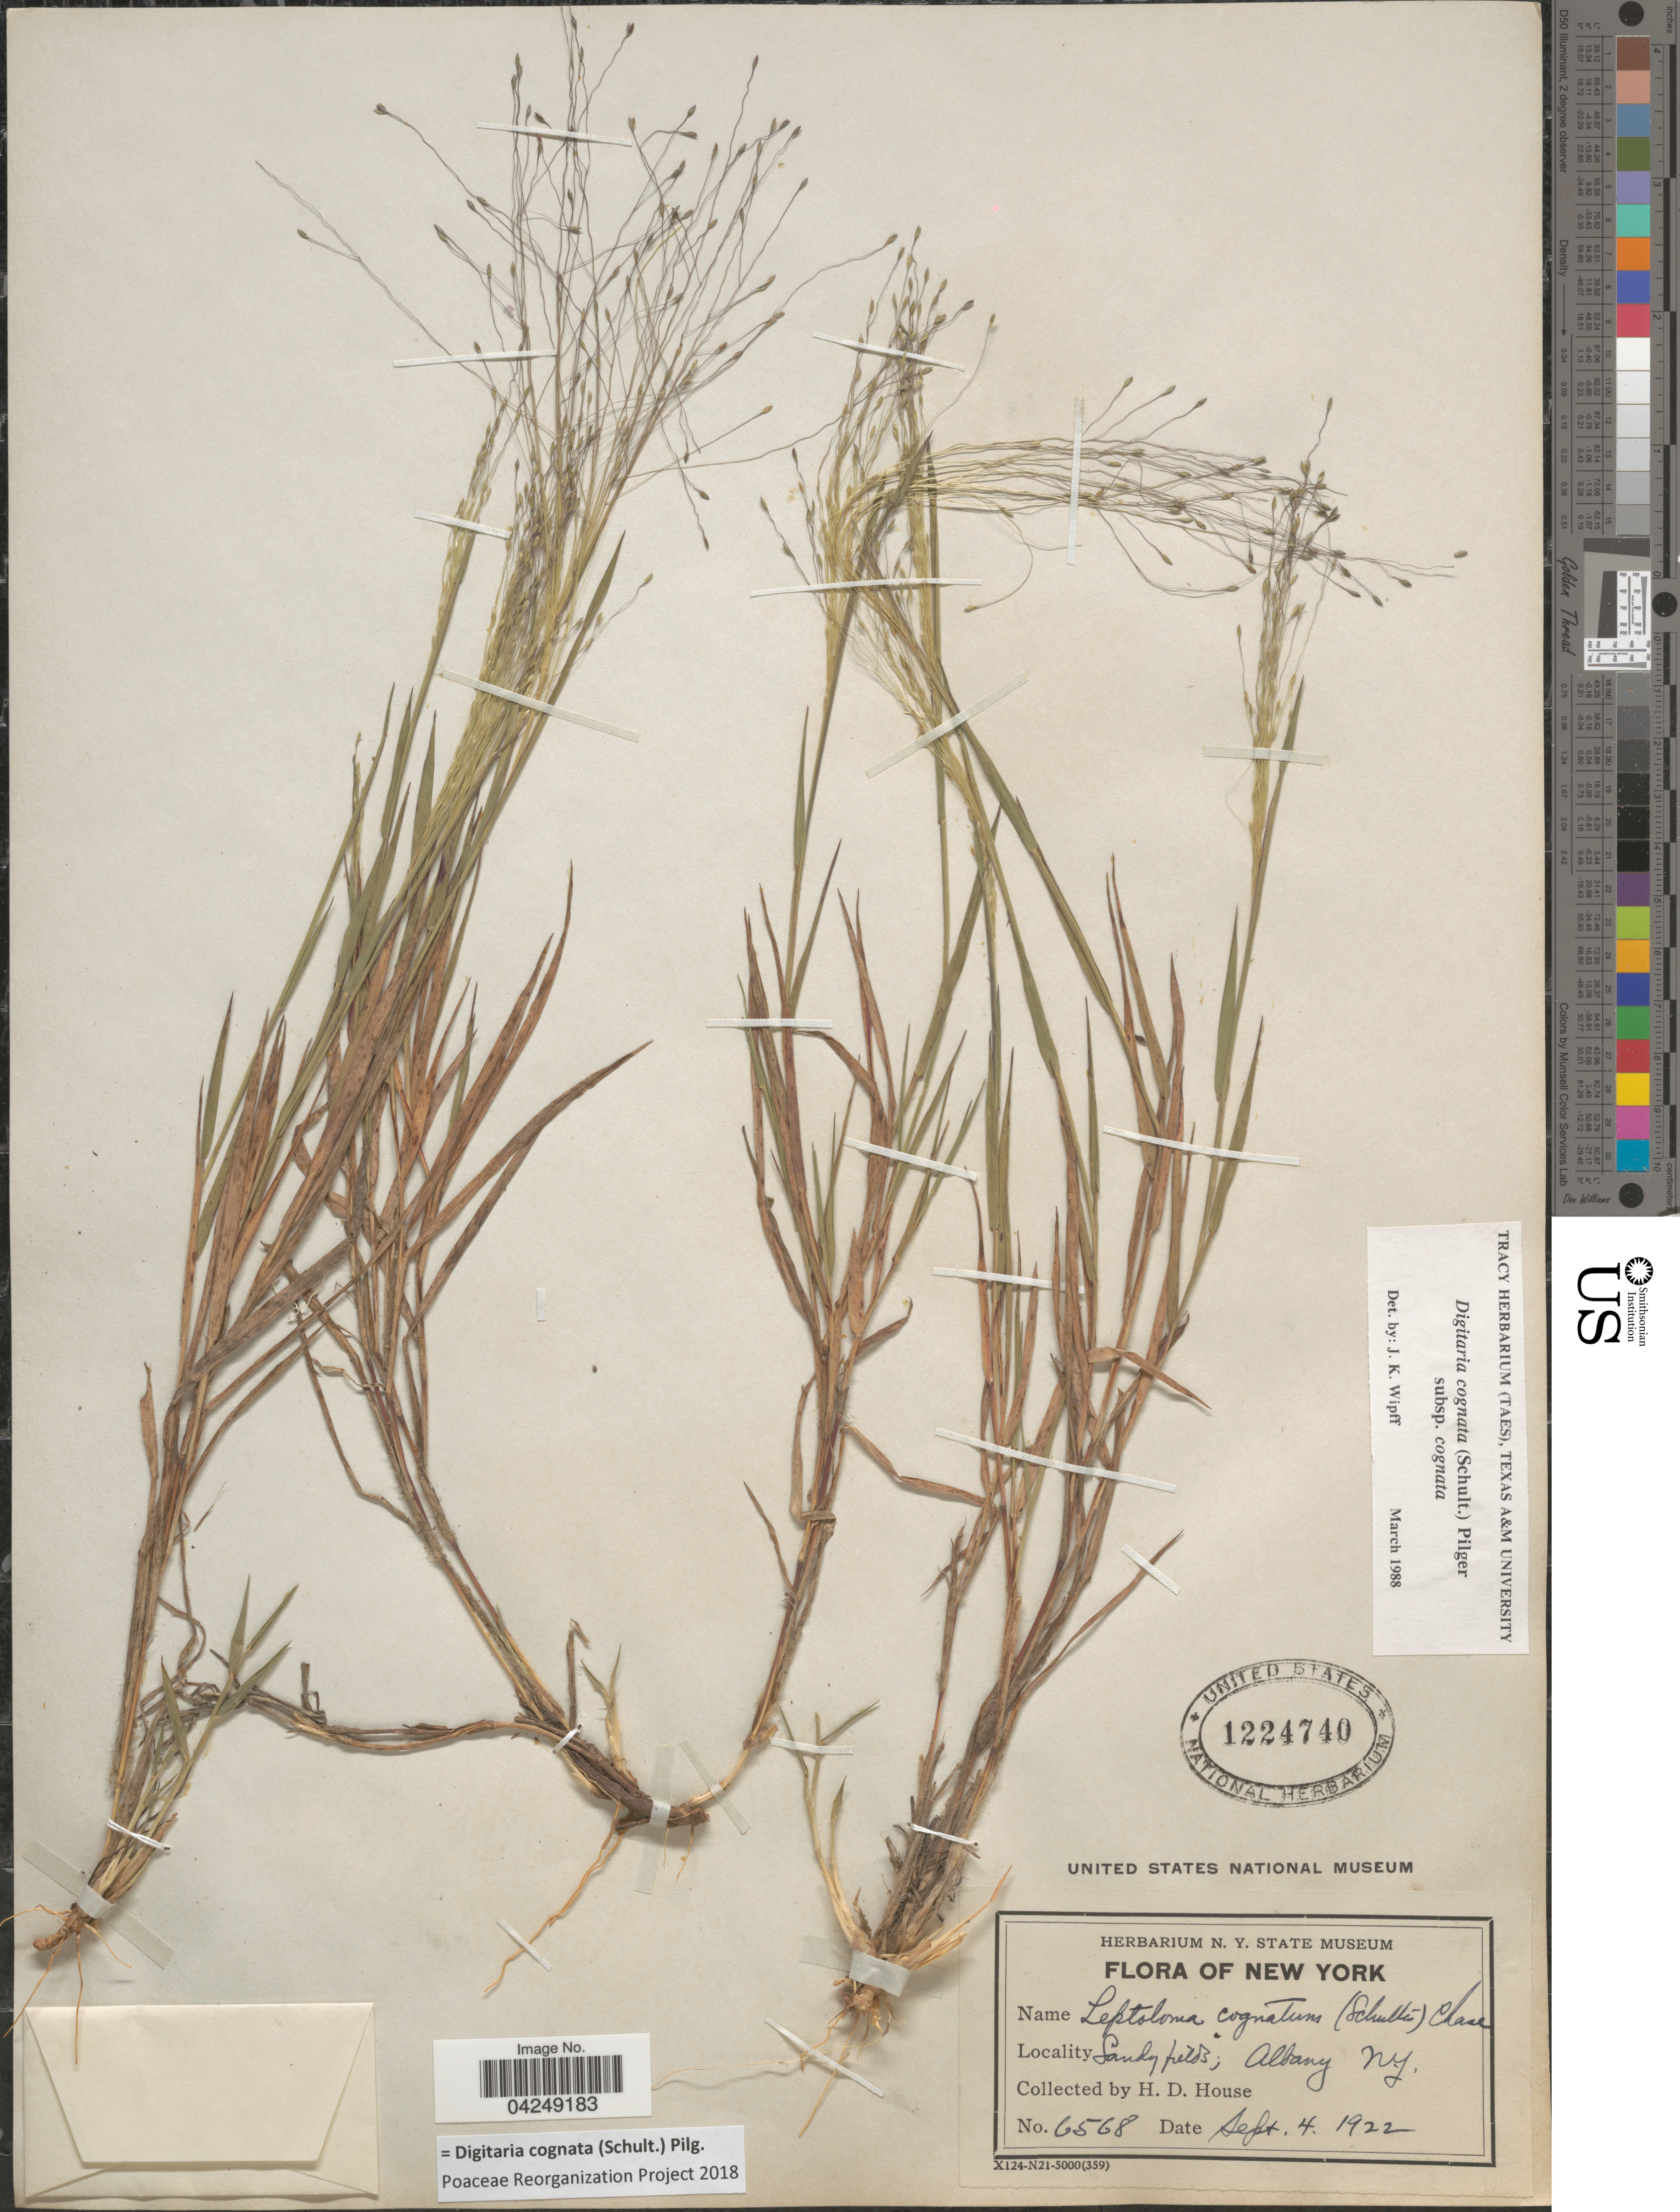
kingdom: Plantae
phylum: Tracheophyta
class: Liliopsida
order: Poales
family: Poaceae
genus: Digitaria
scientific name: Digitaria cognata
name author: (Scult.) Pilg.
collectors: H. D. House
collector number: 6568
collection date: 1922-09-04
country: United States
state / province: New York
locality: Sandy fields; Albany.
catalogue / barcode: US 1224740